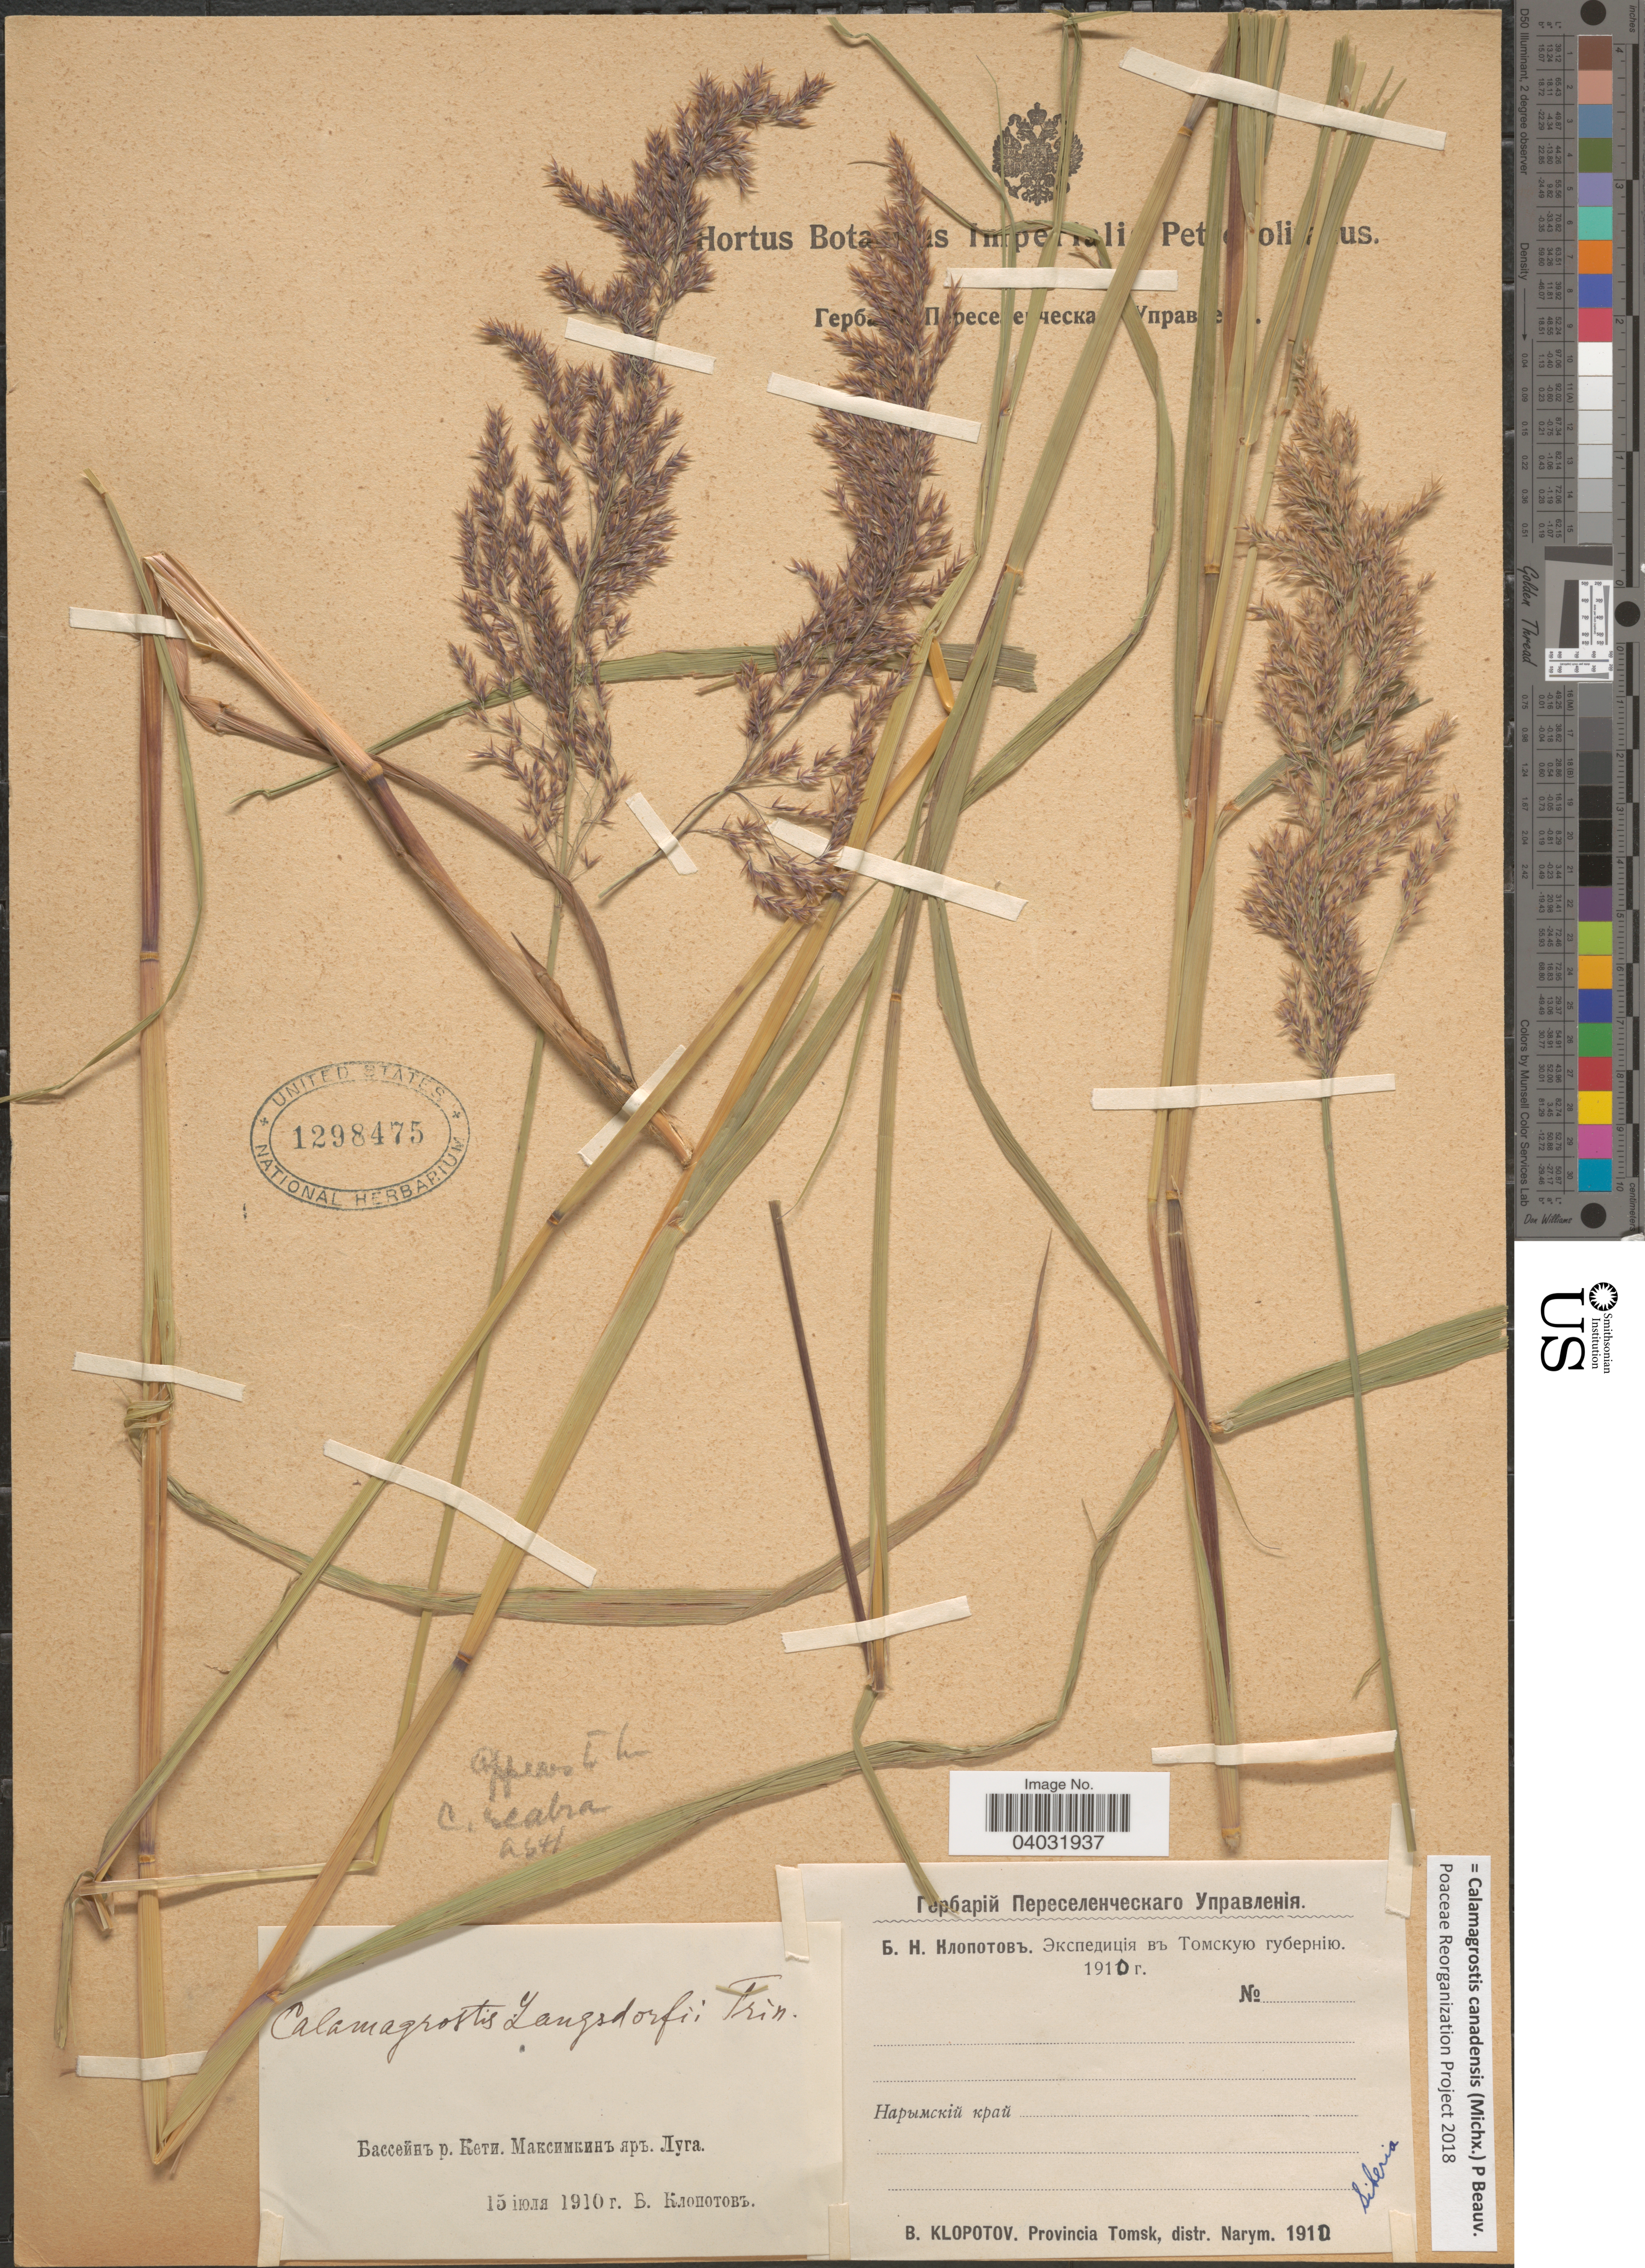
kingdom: Plantae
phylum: Tracheophyta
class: Liliopsida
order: Poales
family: Poaceae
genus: Calamagrostis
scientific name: Calamagrostis canadensis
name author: (Michx.) P. Beauv.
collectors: B. Klopotov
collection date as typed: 15 X 1910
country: Kyrgyzstan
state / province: Naryn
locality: Provincia Tomsk, distr. Narym.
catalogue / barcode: US 1298475